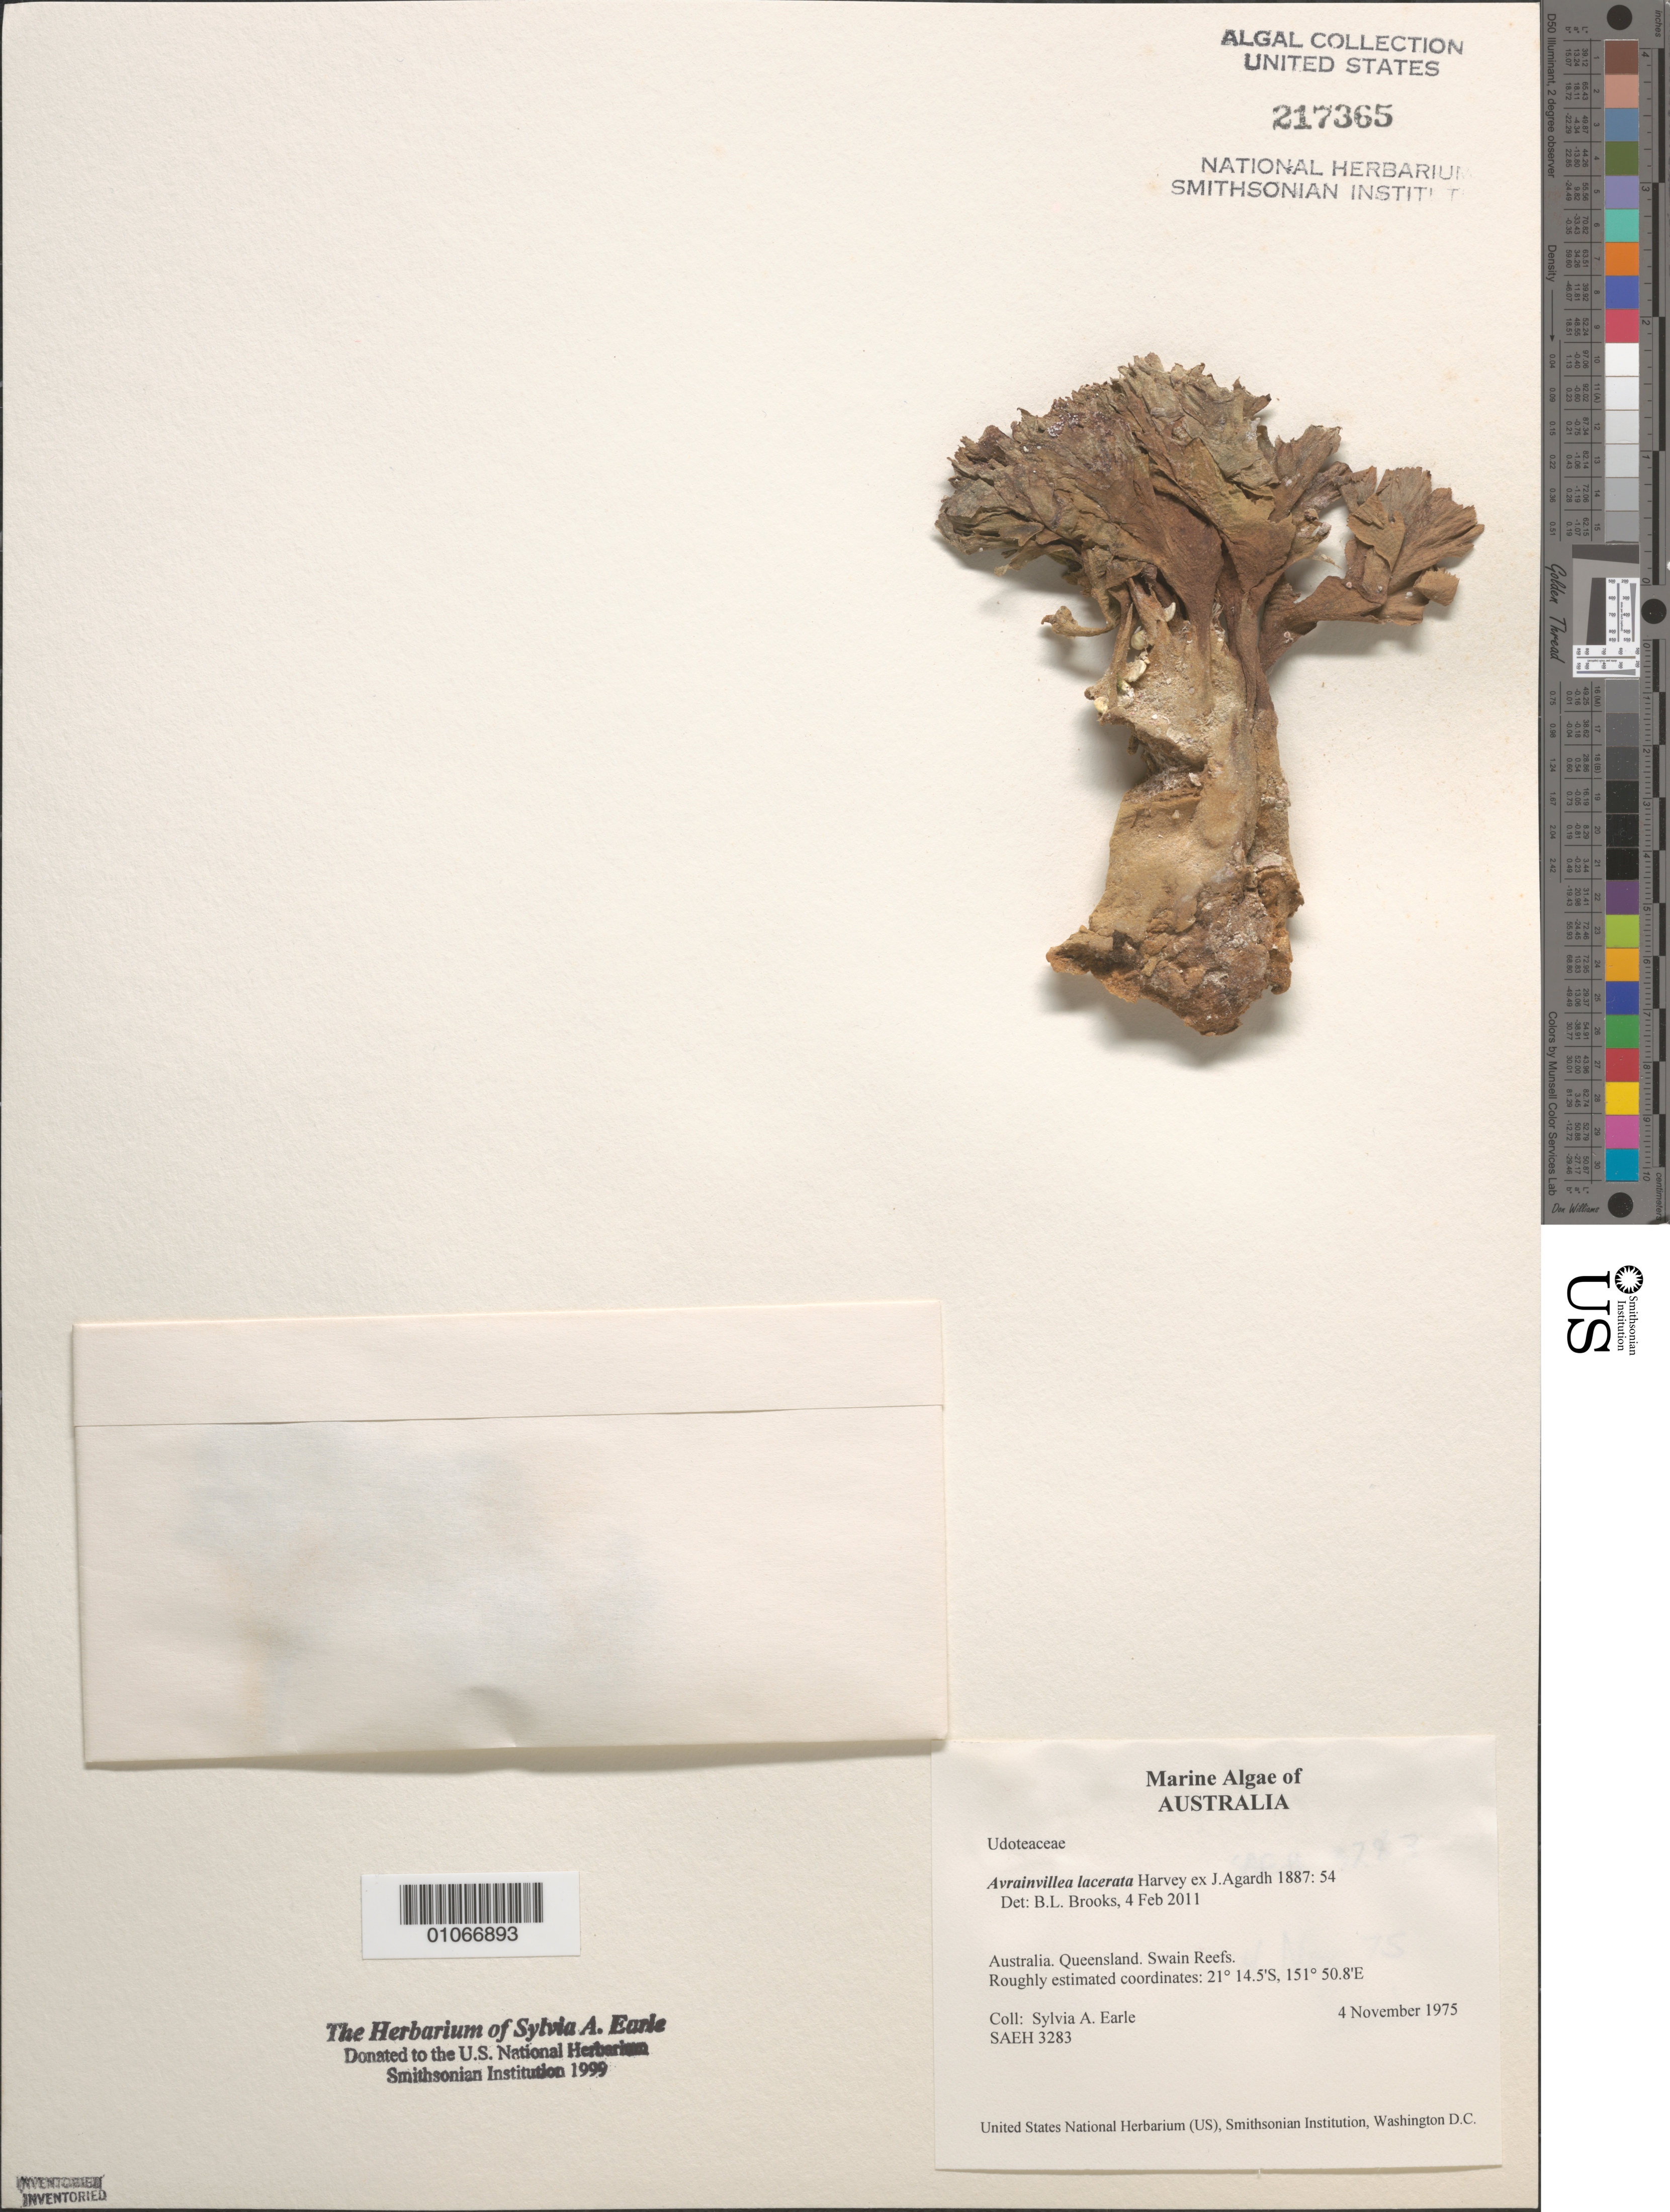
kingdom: Plantae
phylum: Chlorophyta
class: Ulvophyceae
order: Bryopsidales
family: Dichotomosiphonaceae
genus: Avrainvillea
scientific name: Avrainvillea lacerata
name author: J. Agardh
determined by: Brooks, B. L., (BOT), Smithsonian Institution - National Museum of Natural History (UNITED STATES)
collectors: S. A. Earle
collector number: SAEH 3283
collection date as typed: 04 Nov 1975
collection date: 1975-11-04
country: Australia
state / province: Queensland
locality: Swain Reefs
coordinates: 21 14.5'S, 151 50.8'E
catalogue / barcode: US 217365